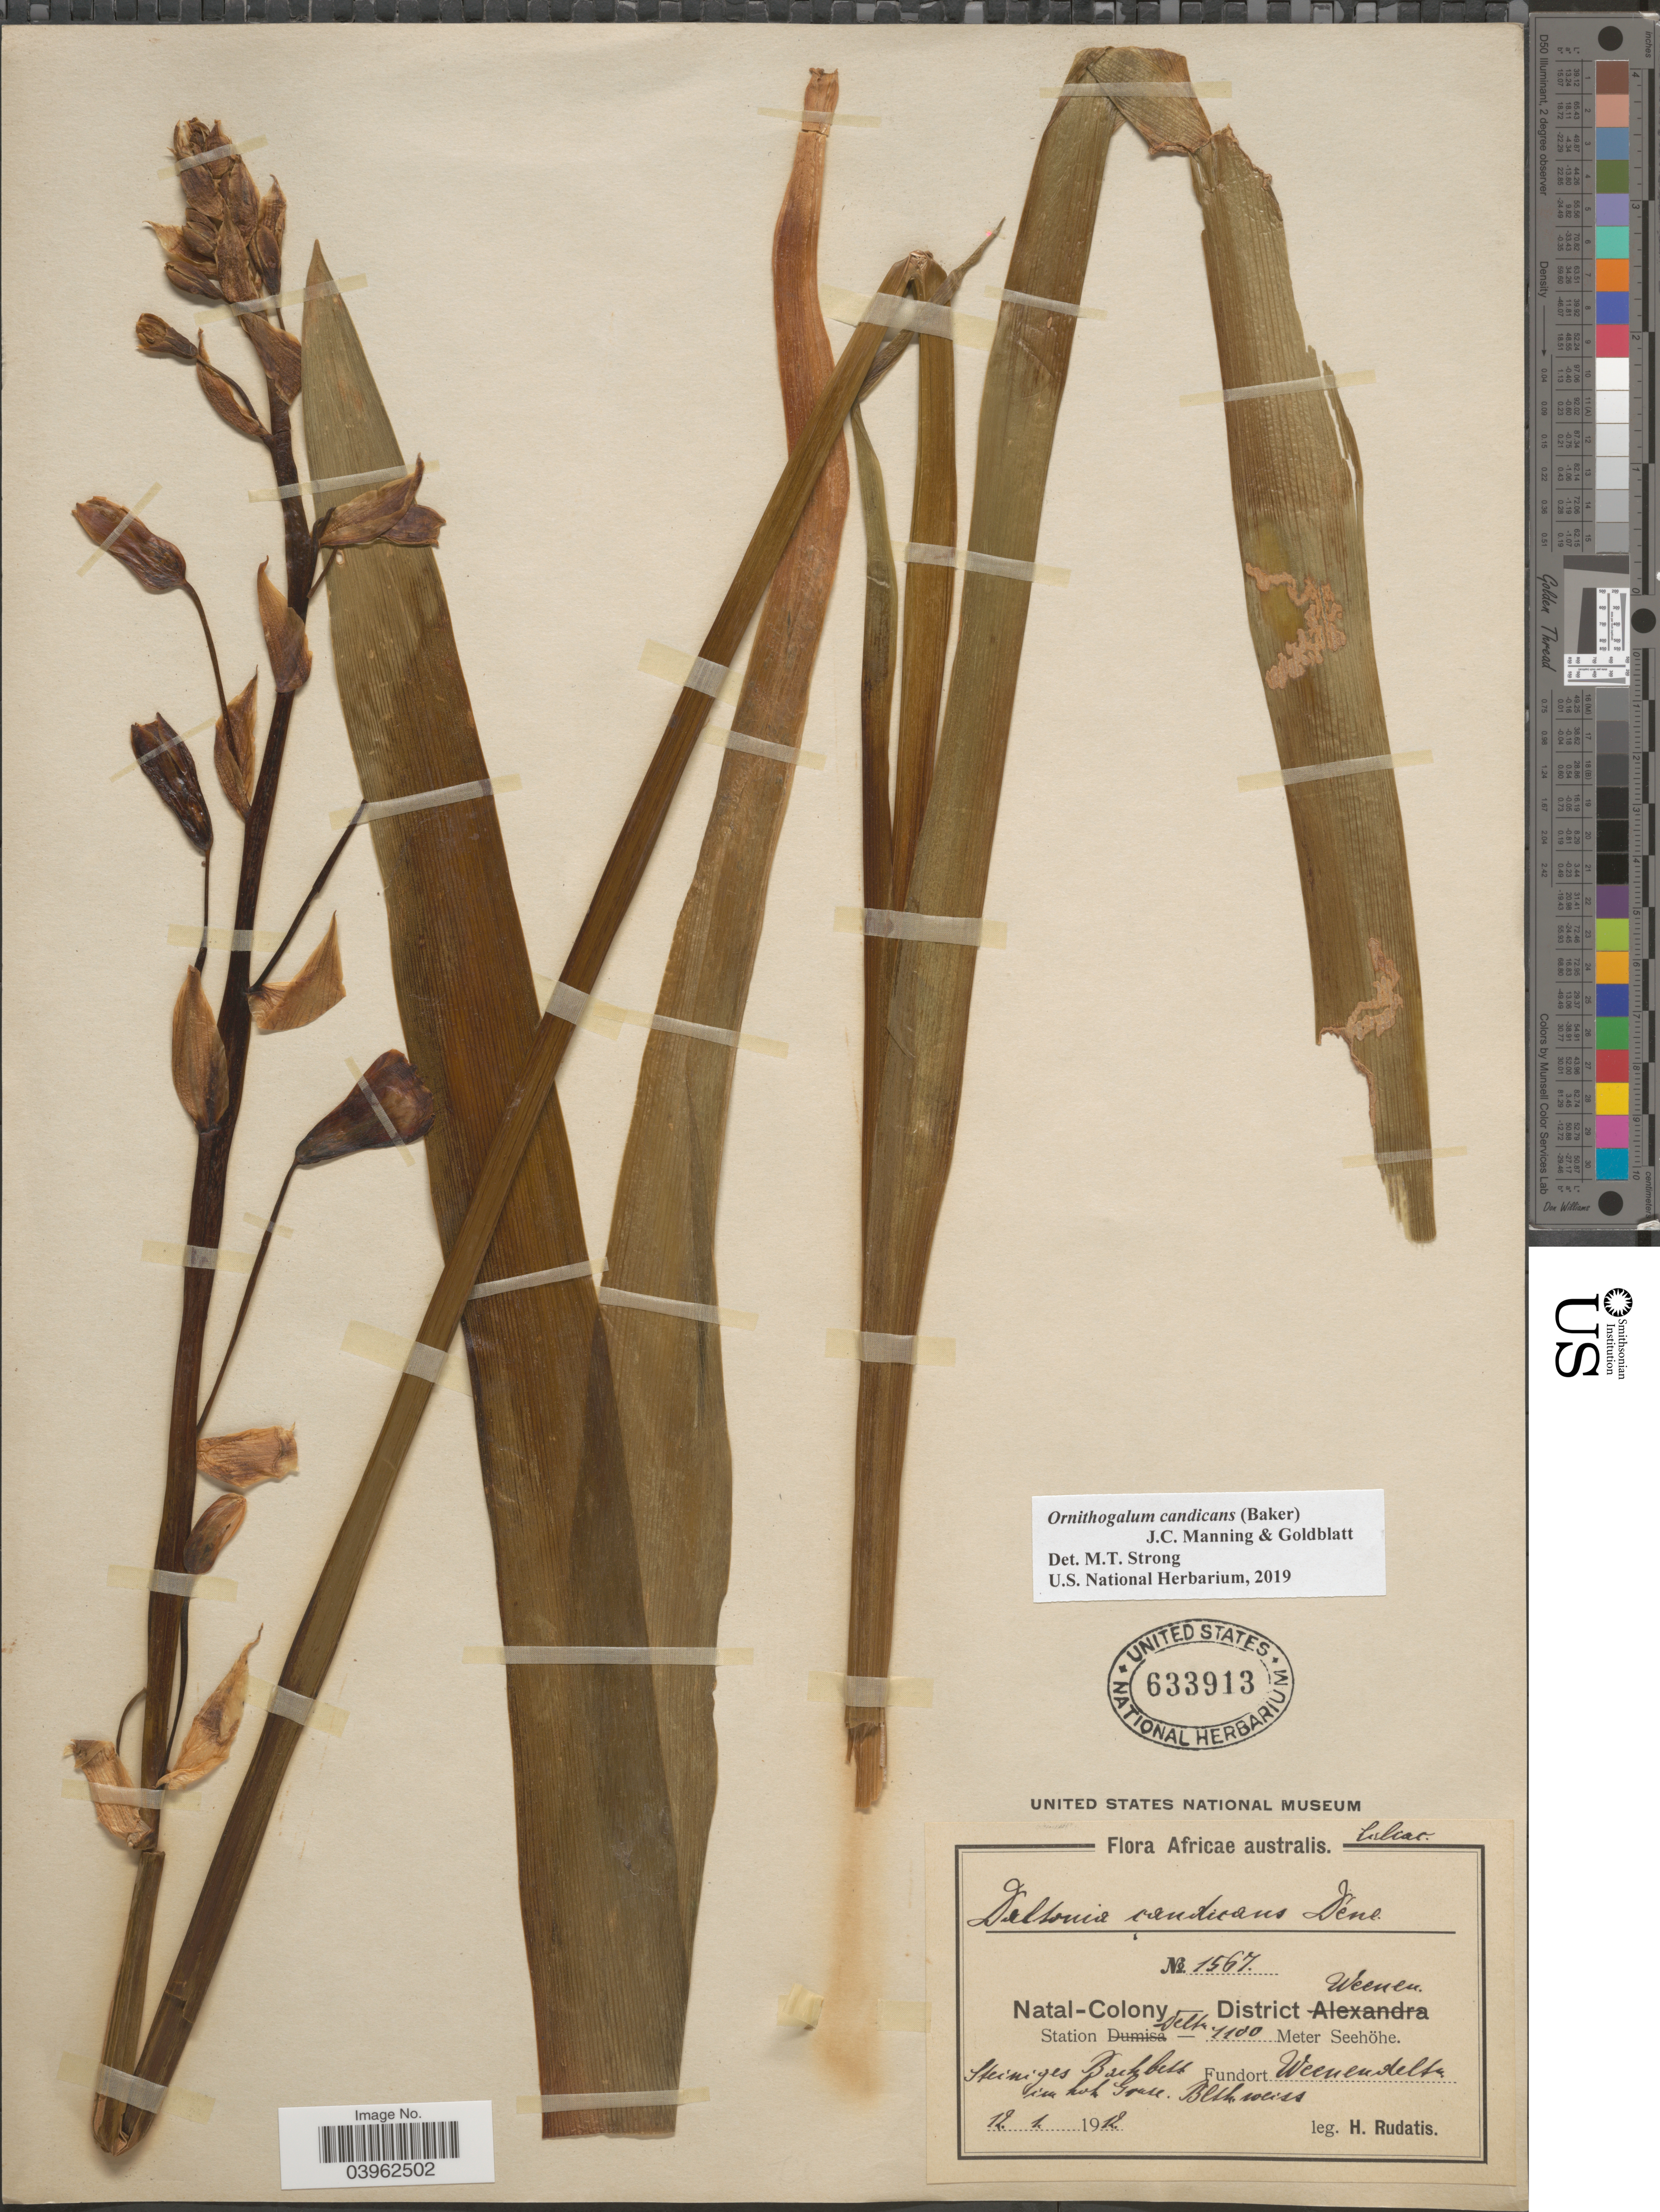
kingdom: Plantae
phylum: Tracheophyta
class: Liliopsida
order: Asparagales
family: Asparagaceae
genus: Ornithogalum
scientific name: Ornithogalum candicans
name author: (Baker) J.C. Manning & Goldblatt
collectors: H. Rudatis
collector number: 1567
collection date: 1912-01-12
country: South Africa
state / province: KwaZulu-Natal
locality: Africae australis. Natal-Colony - District Weenen. Station Delta. Weenendelta.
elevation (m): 1100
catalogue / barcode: US 633913